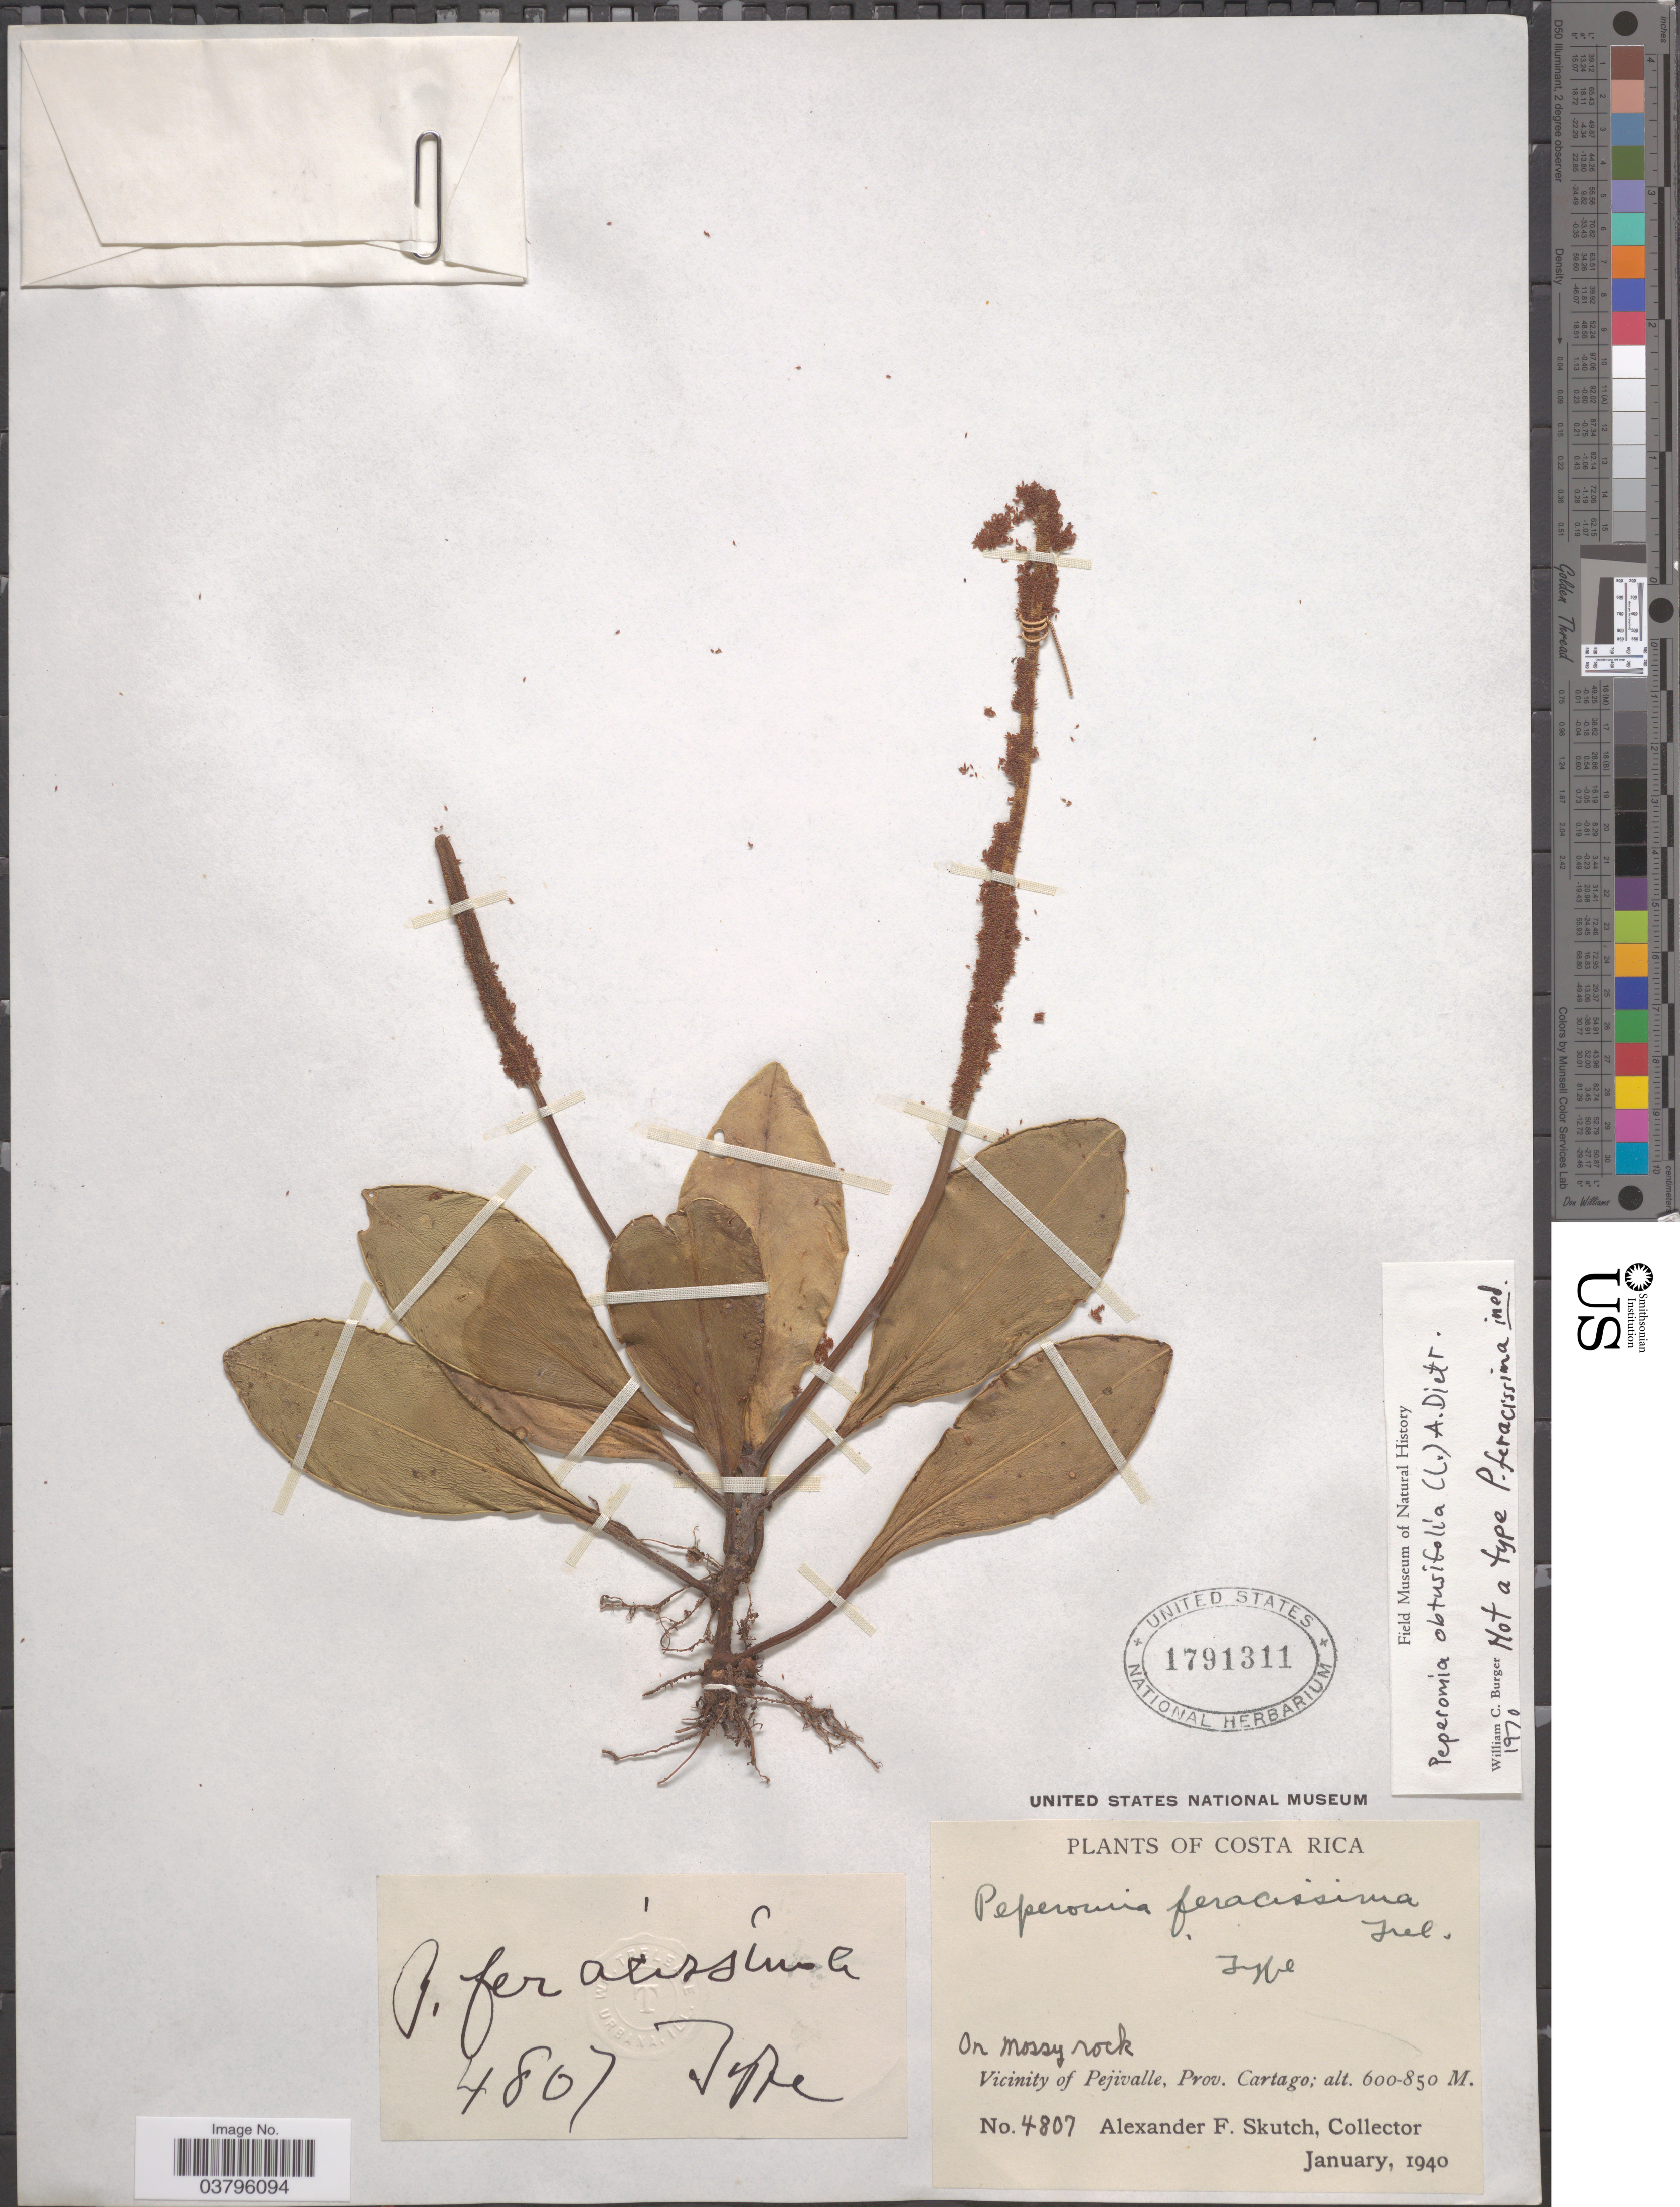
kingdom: Plantae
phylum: Tracheophyta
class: Magnoliopsida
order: Piperales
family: Piperaceae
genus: Peperomia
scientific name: Peperomia obtusifolia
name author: (L.) A. Dietr.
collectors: A. F. Skutch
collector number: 4807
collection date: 1940-01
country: Costa Rica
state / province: Cartago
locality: Vicinity of Pejivalle.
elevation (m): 600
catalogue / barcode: US 1791311